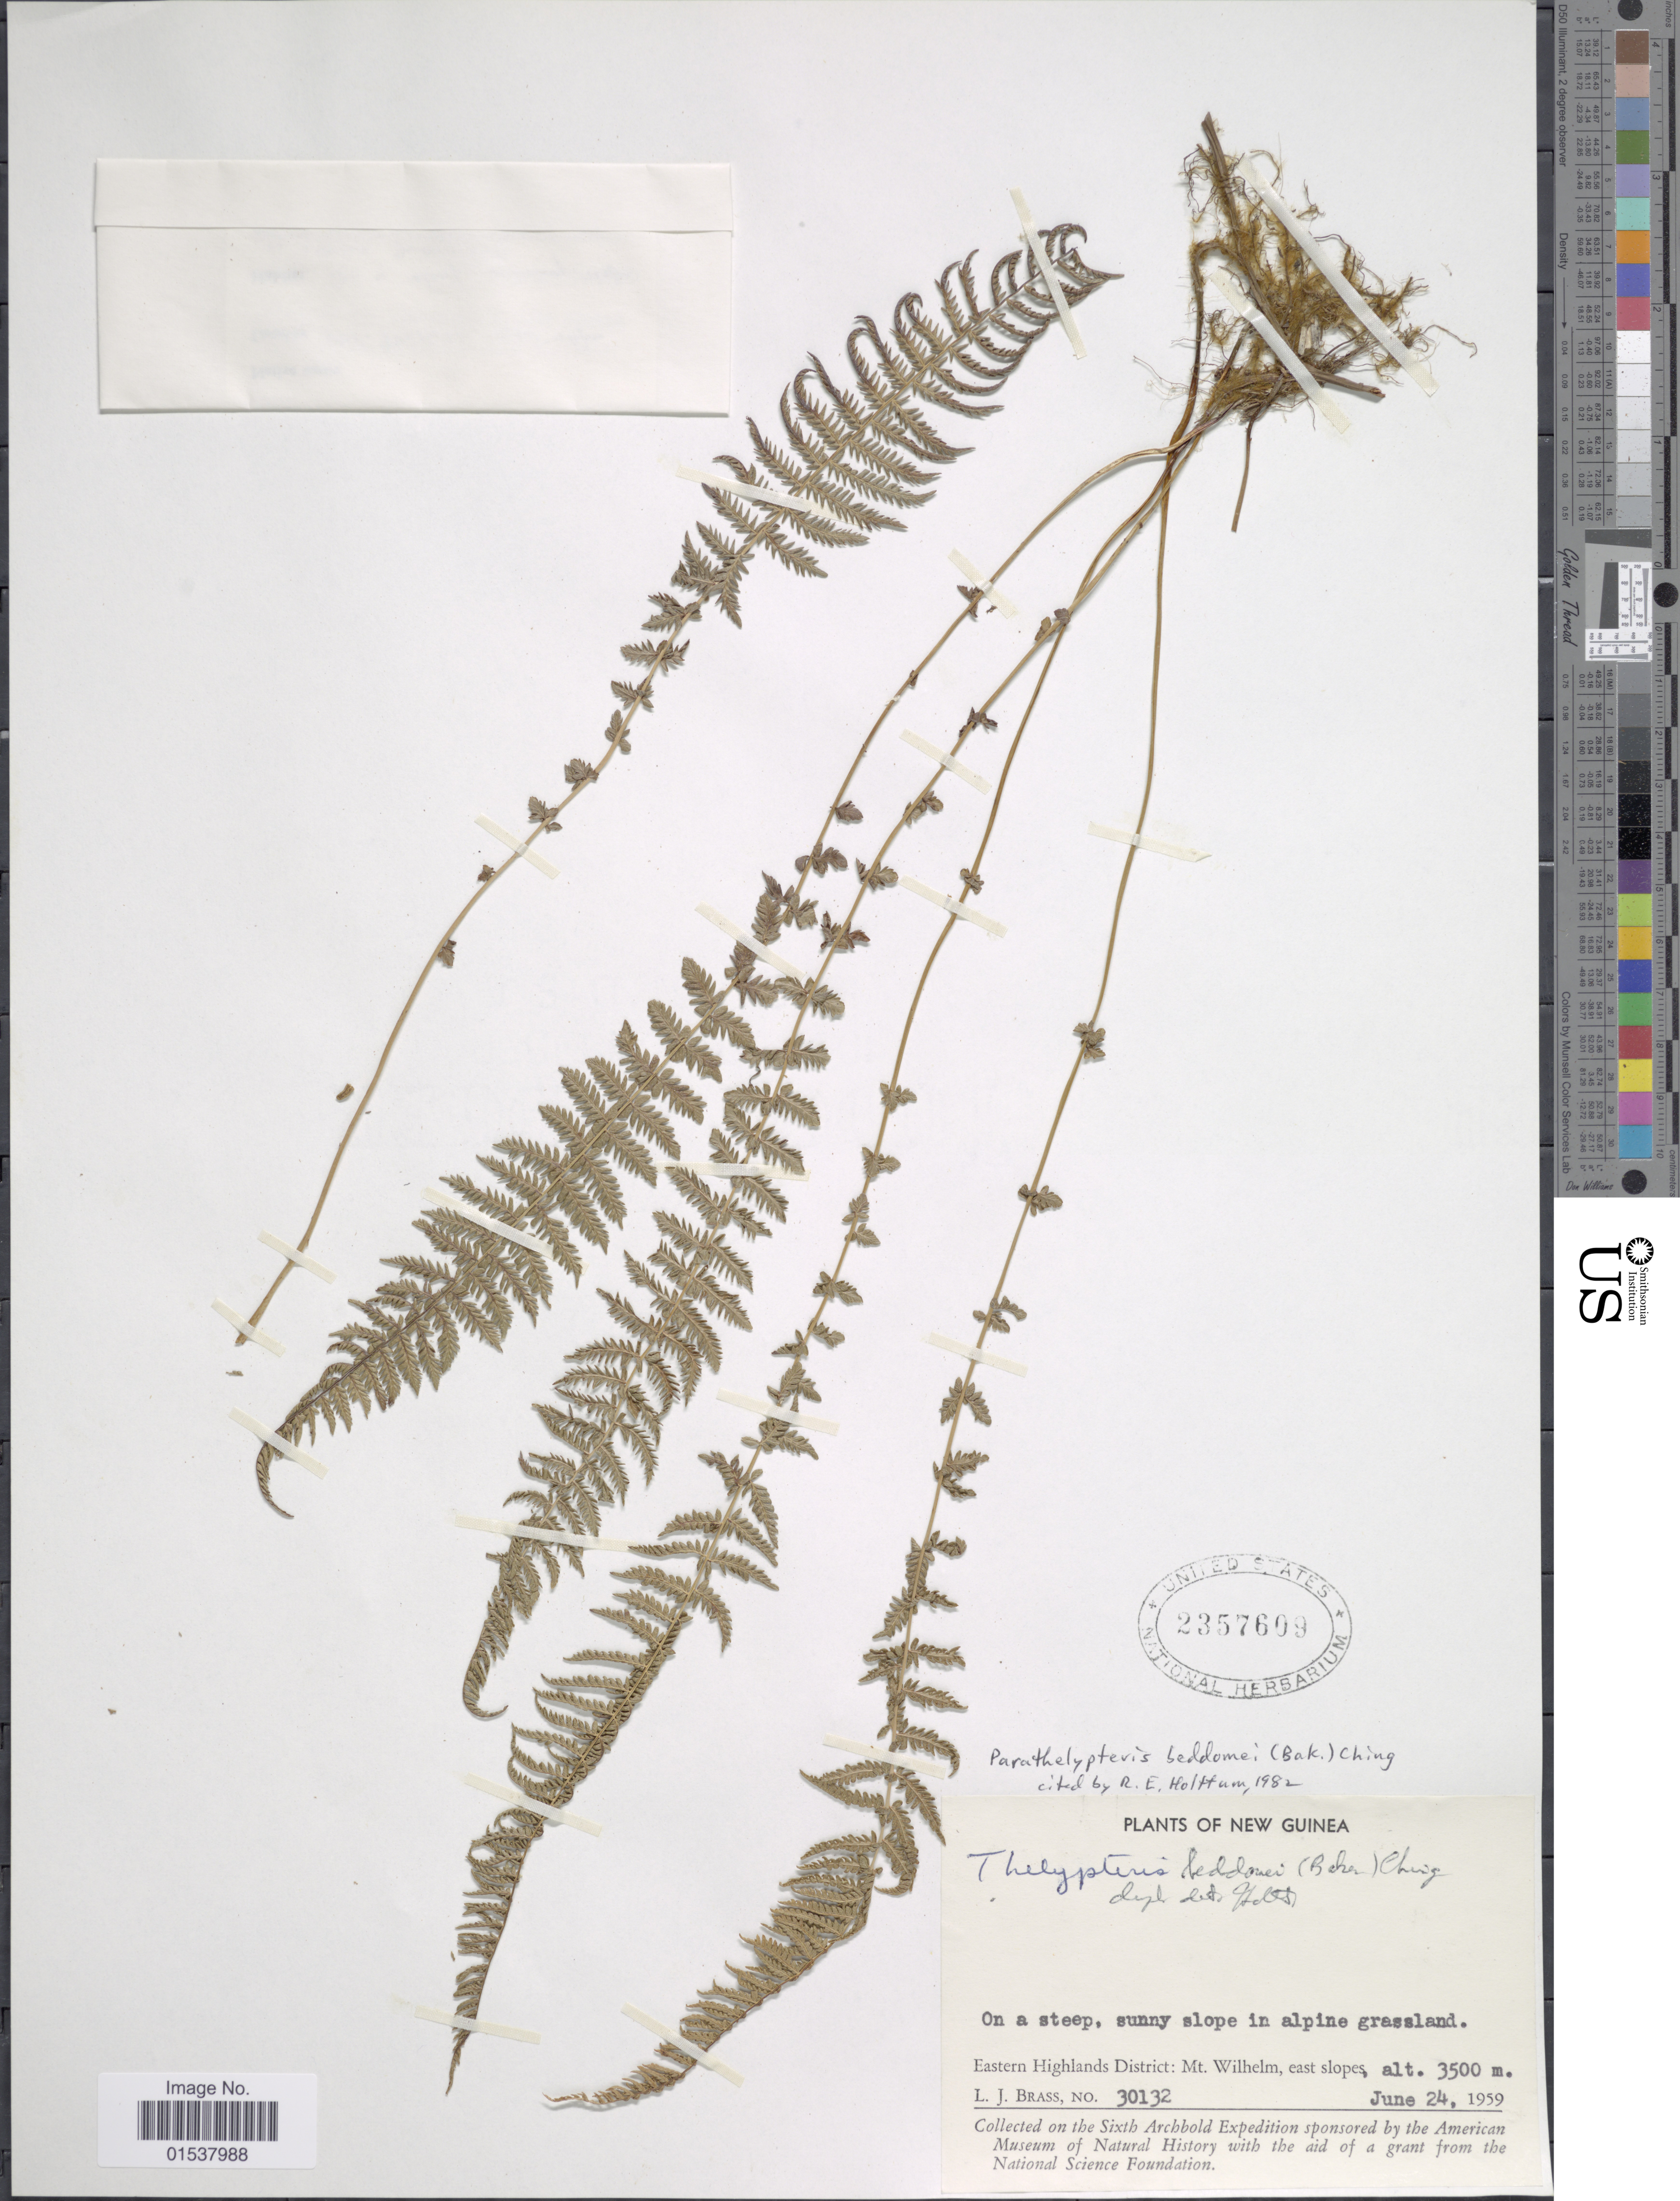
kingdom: Plantae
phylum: Tracheophyta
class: Polypodiopsida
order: Polypodiales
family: Thelypteridaceae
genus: Parathelypteris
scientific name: Parathelypteris beddomei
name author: (Baker) Ching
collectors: L. J. Brass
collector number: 30132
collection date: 1959-06-24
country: Papua New Guinea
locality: New Guinea, Eastern Highlands District: Mt. Wilhelm, east slopes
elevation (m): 3500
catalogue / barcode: US 2357609